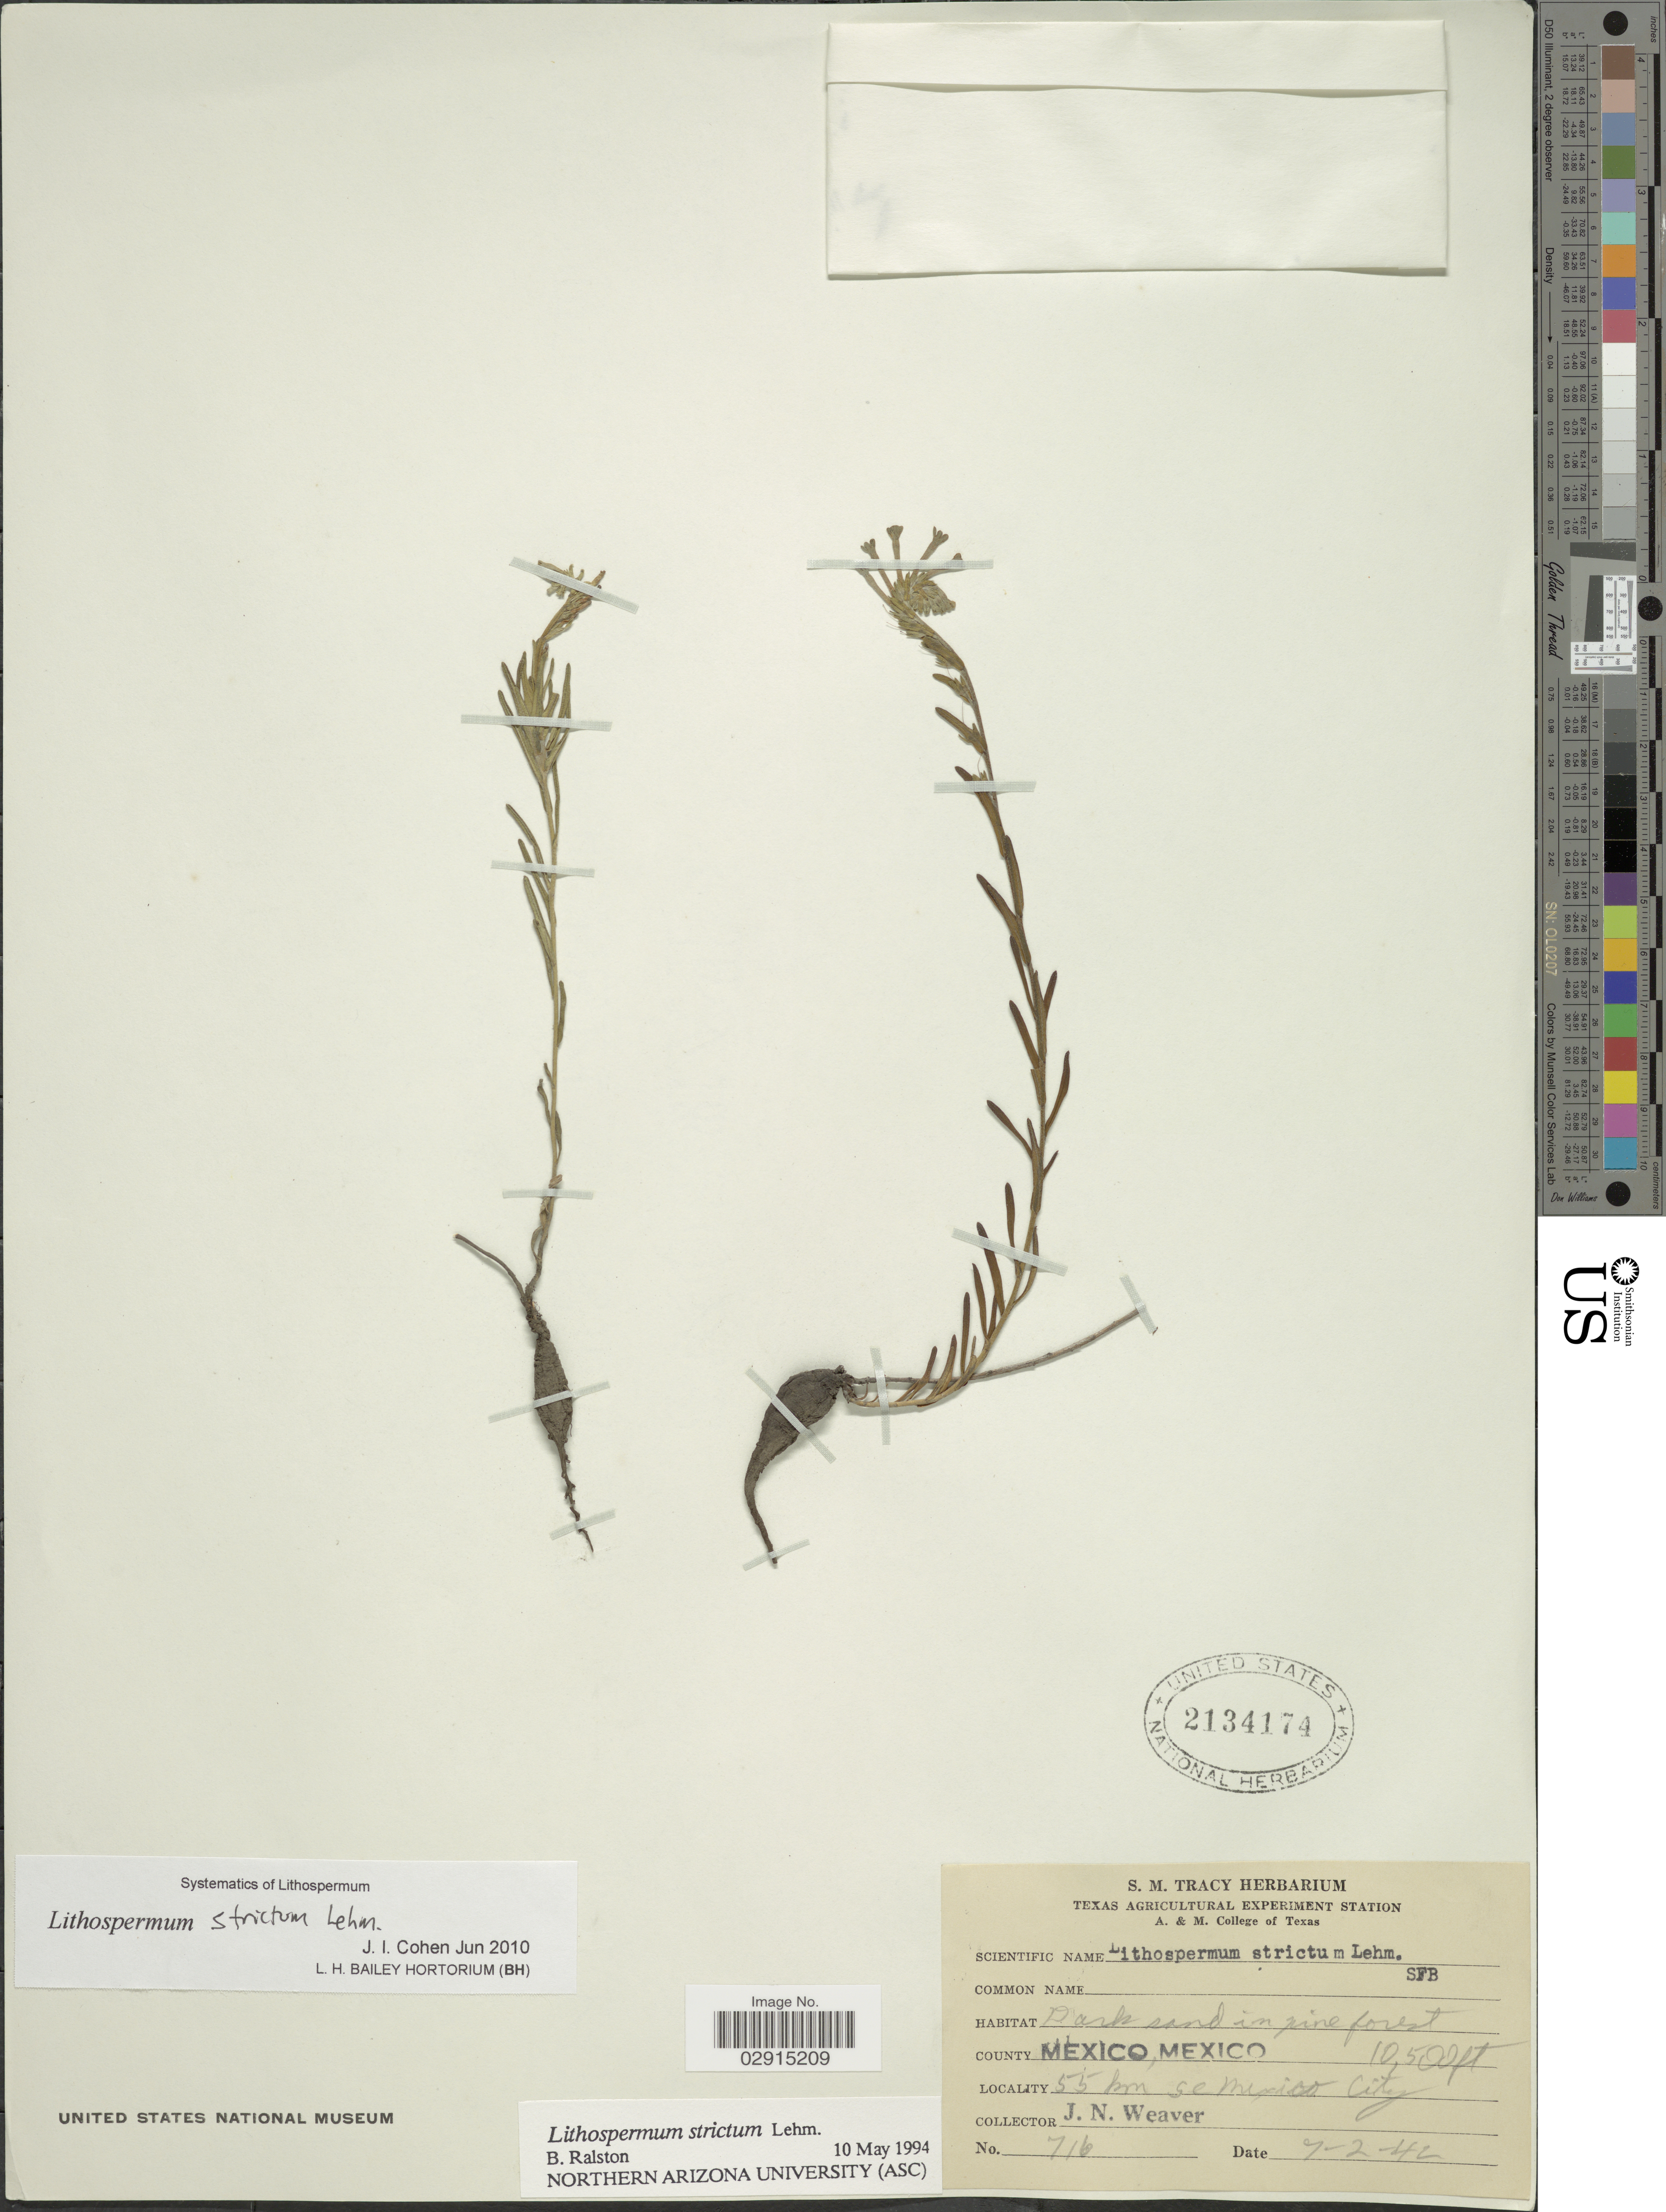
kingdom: Plantae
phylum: Tracheophyta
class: Magnoliopsida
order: Boraginales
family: Boraginaceae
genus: Lithospermum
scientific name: Lithospermum strictum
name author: Lehm.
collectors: J. N. Weaver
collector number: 716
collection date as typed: Transcribed d/m/y: 7/2/42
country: Mexico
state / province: México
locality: County Mexico. 55 km SE Mexico City.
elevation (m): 3200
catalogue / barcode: US 2134174